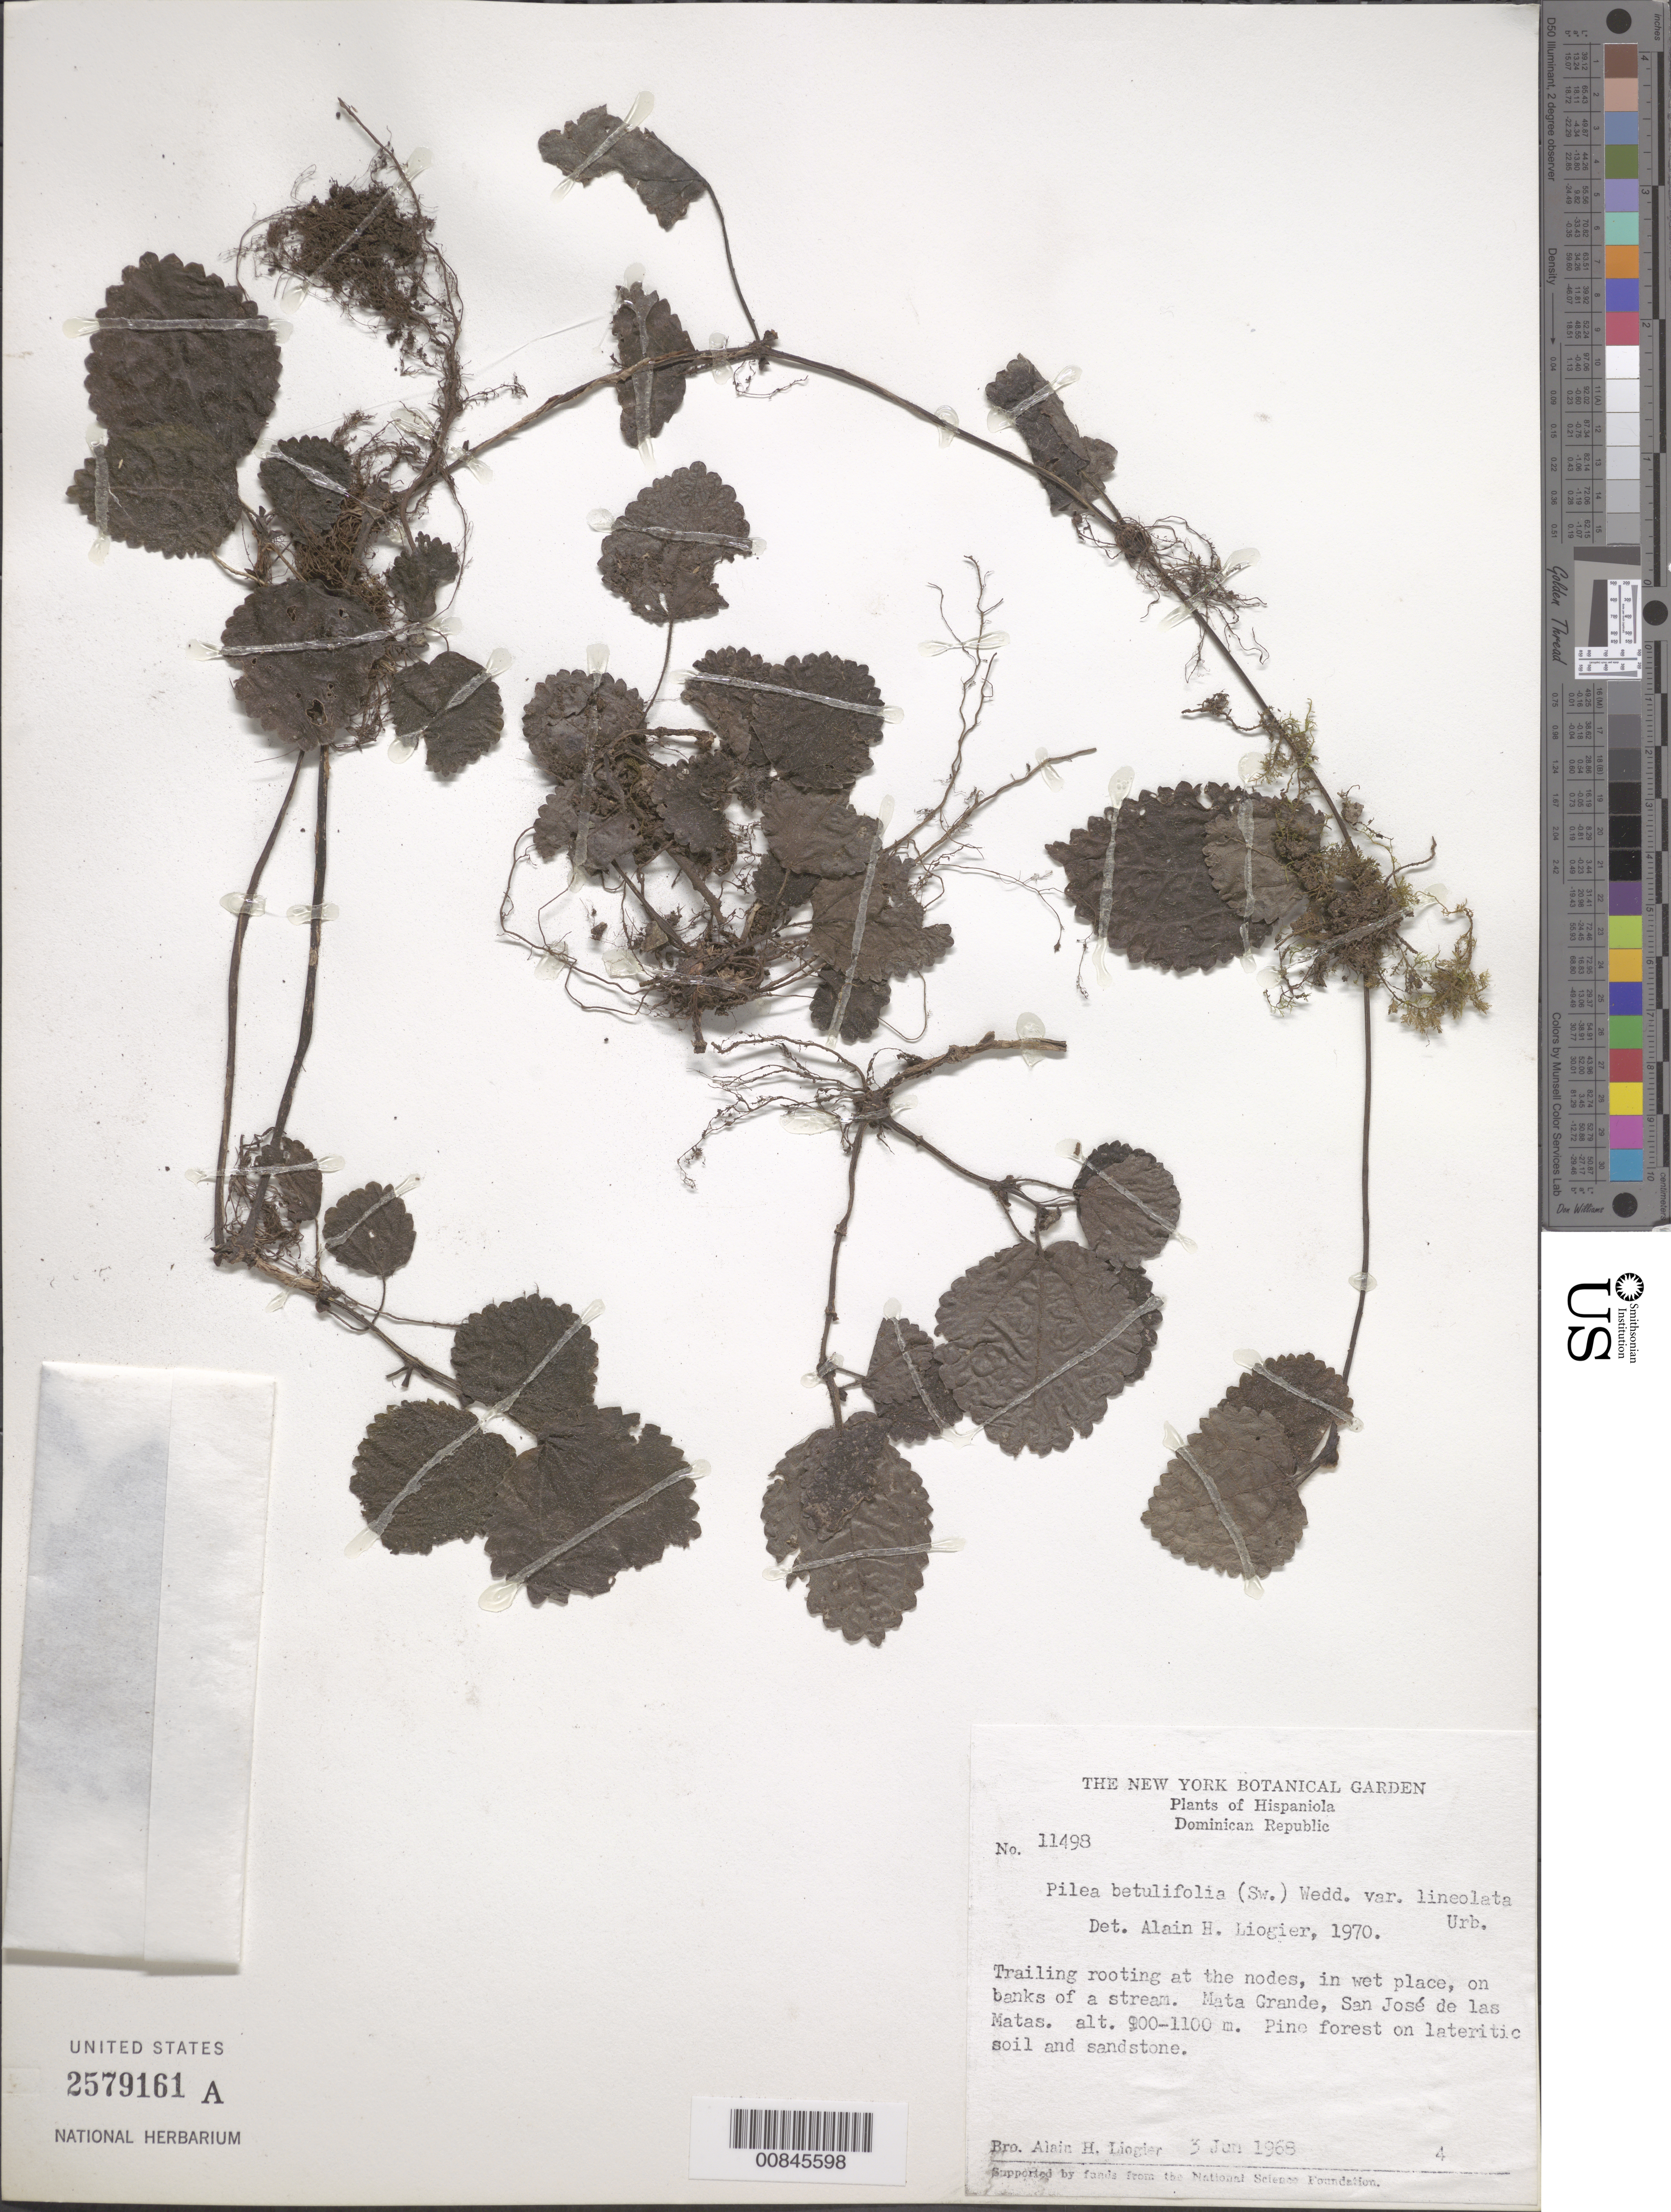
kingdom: Plantae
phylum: Tracheophyta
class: Magnoliopsida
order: Rosales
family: Urticaceae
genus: Pilea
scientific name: Pilea betulifolia var. lineolata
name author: Urb.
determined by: Liogier, Alain H.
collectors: A. H. Liogier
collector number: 11498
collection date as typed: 03 Jun 1968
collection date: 1968-06-03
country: Dominican Republic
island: Hispaniola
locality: Mata Grande, San José de las Matas.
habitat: In wet place on banks of a stream. Pine forest on lateritic soil and sandstone.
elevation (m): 900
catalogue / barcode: US 2579161A